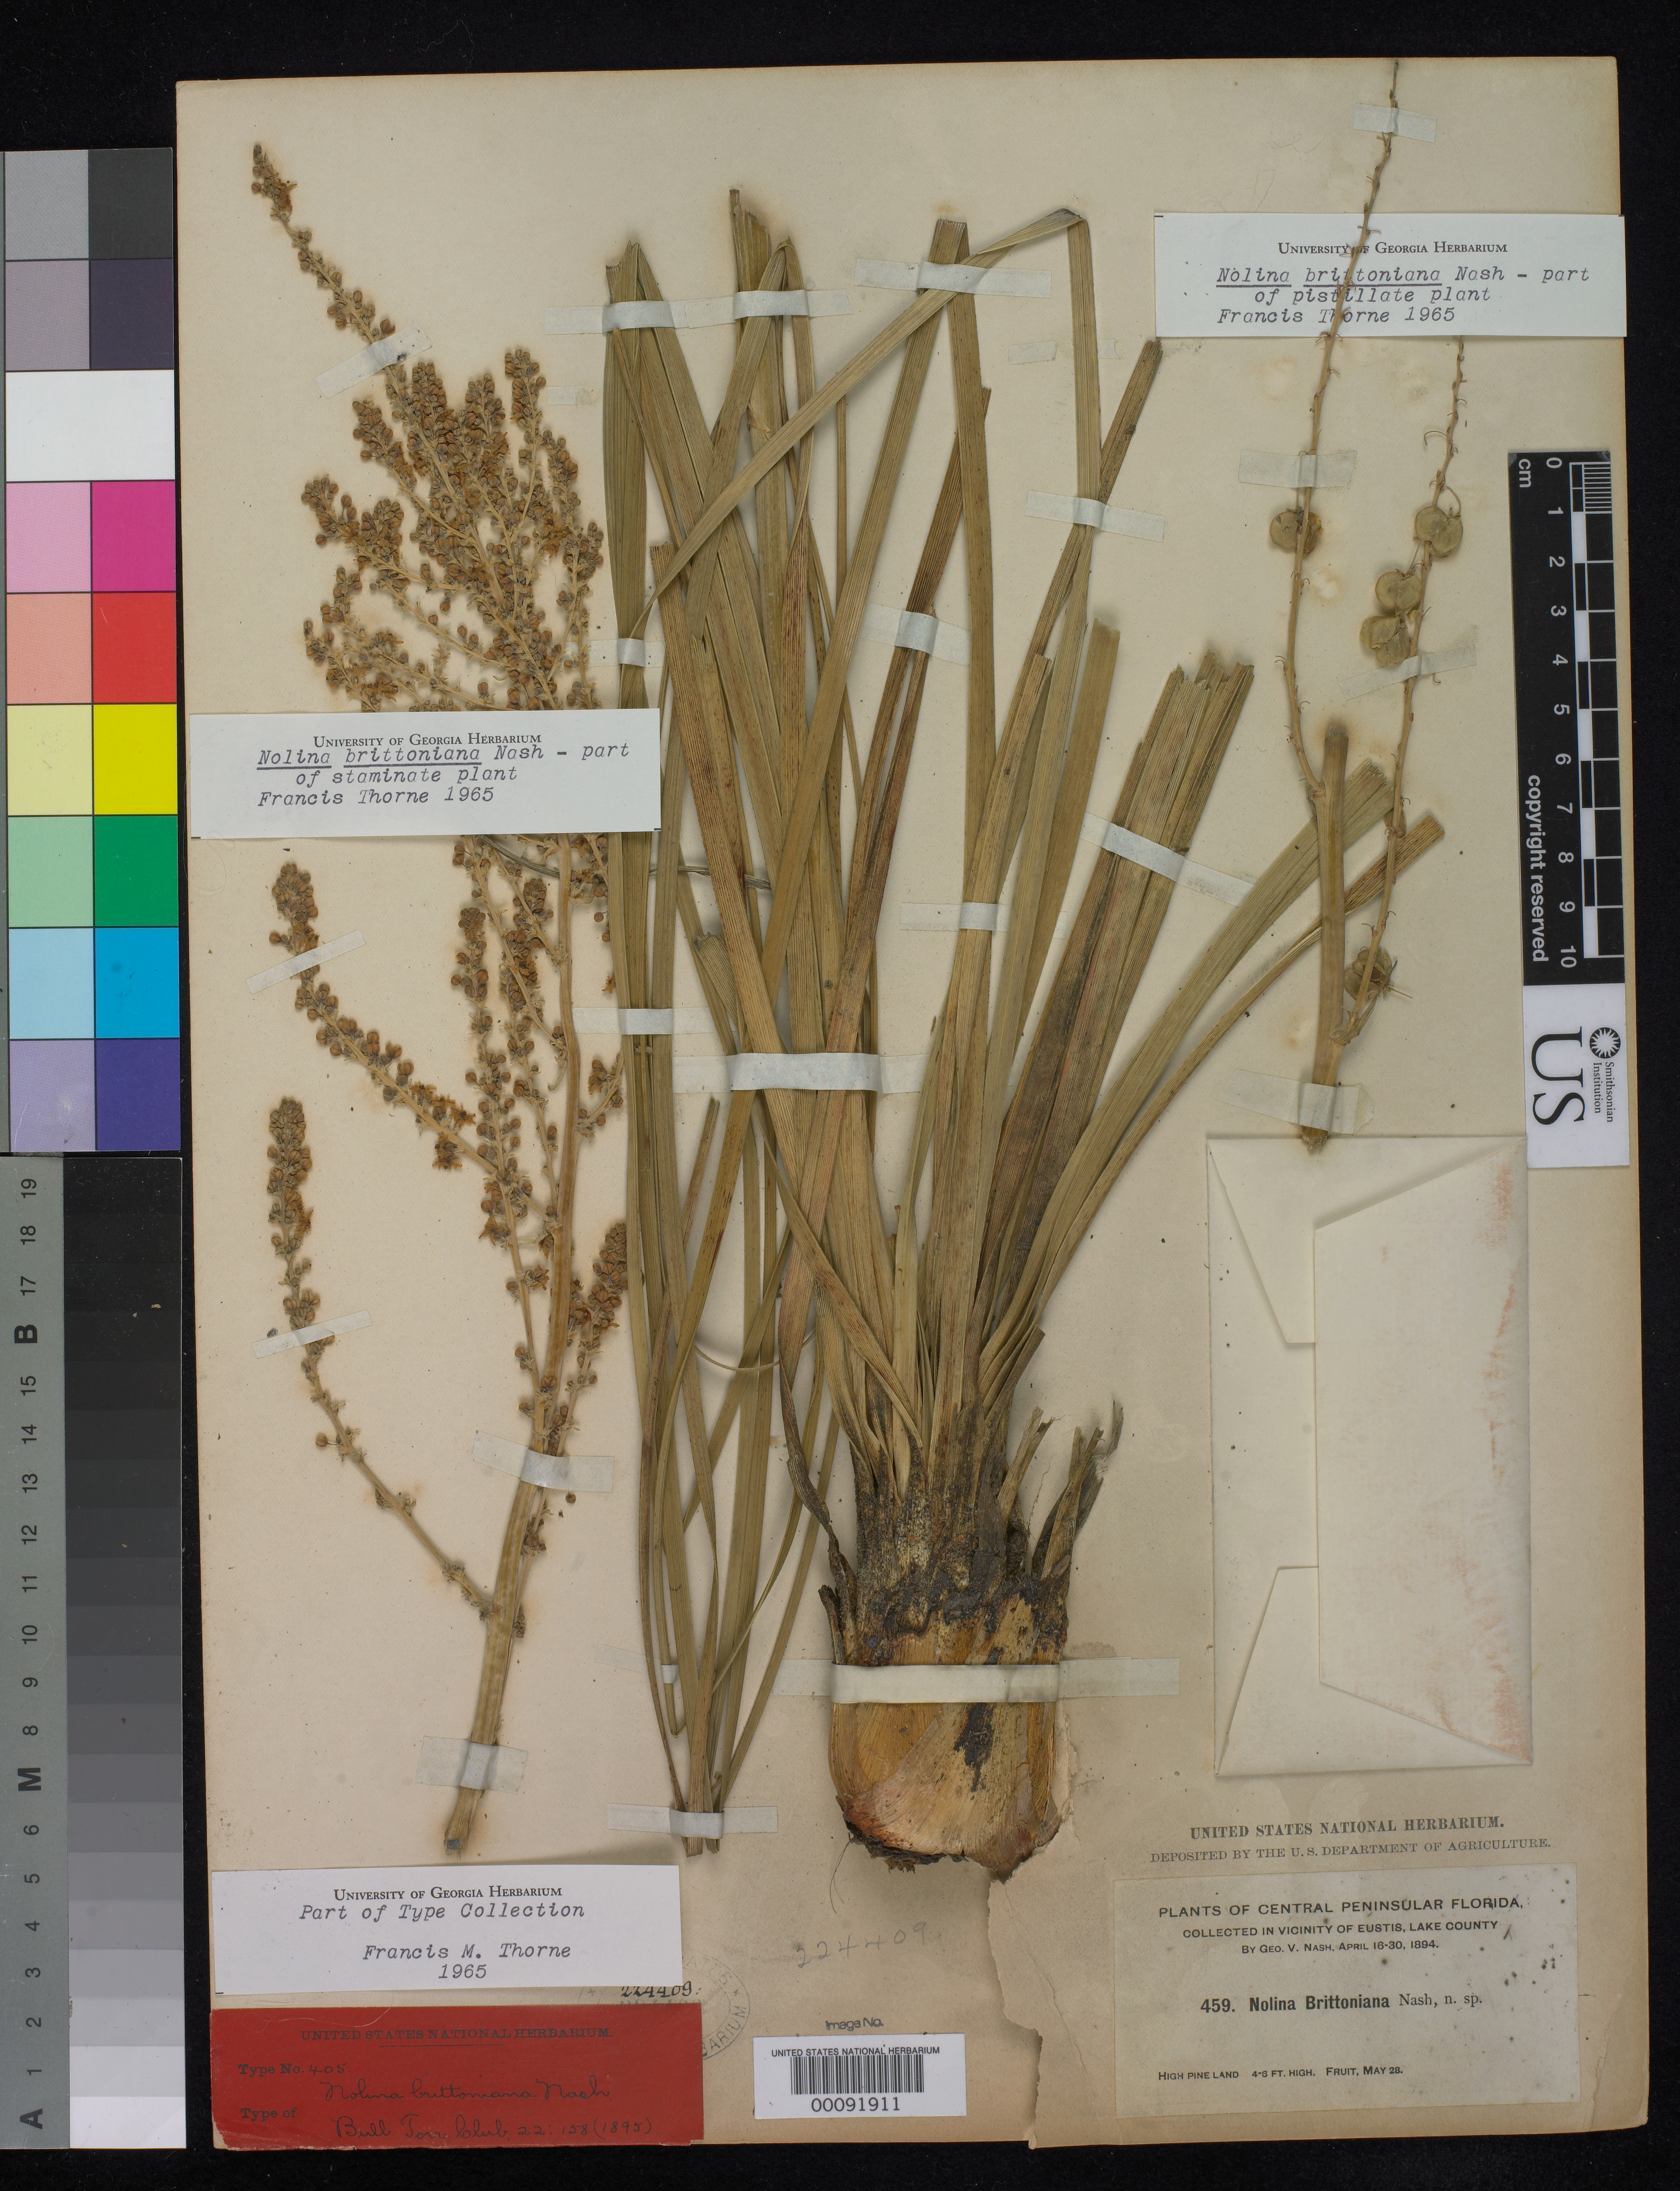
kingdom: Plantae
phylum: Tracheophyta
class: Liliopsida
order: Asparagales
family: Asparagaceae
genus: Nolina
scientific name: Nolina brittoniana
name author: Nash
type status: Isotype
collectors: G. V. Nash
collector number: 459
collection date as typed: Apr 1894 and 28 May 1894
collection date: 1894-04,1894-05-28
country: United States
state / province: Florida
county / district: Lake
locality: Eustis.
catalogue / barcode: US 224409